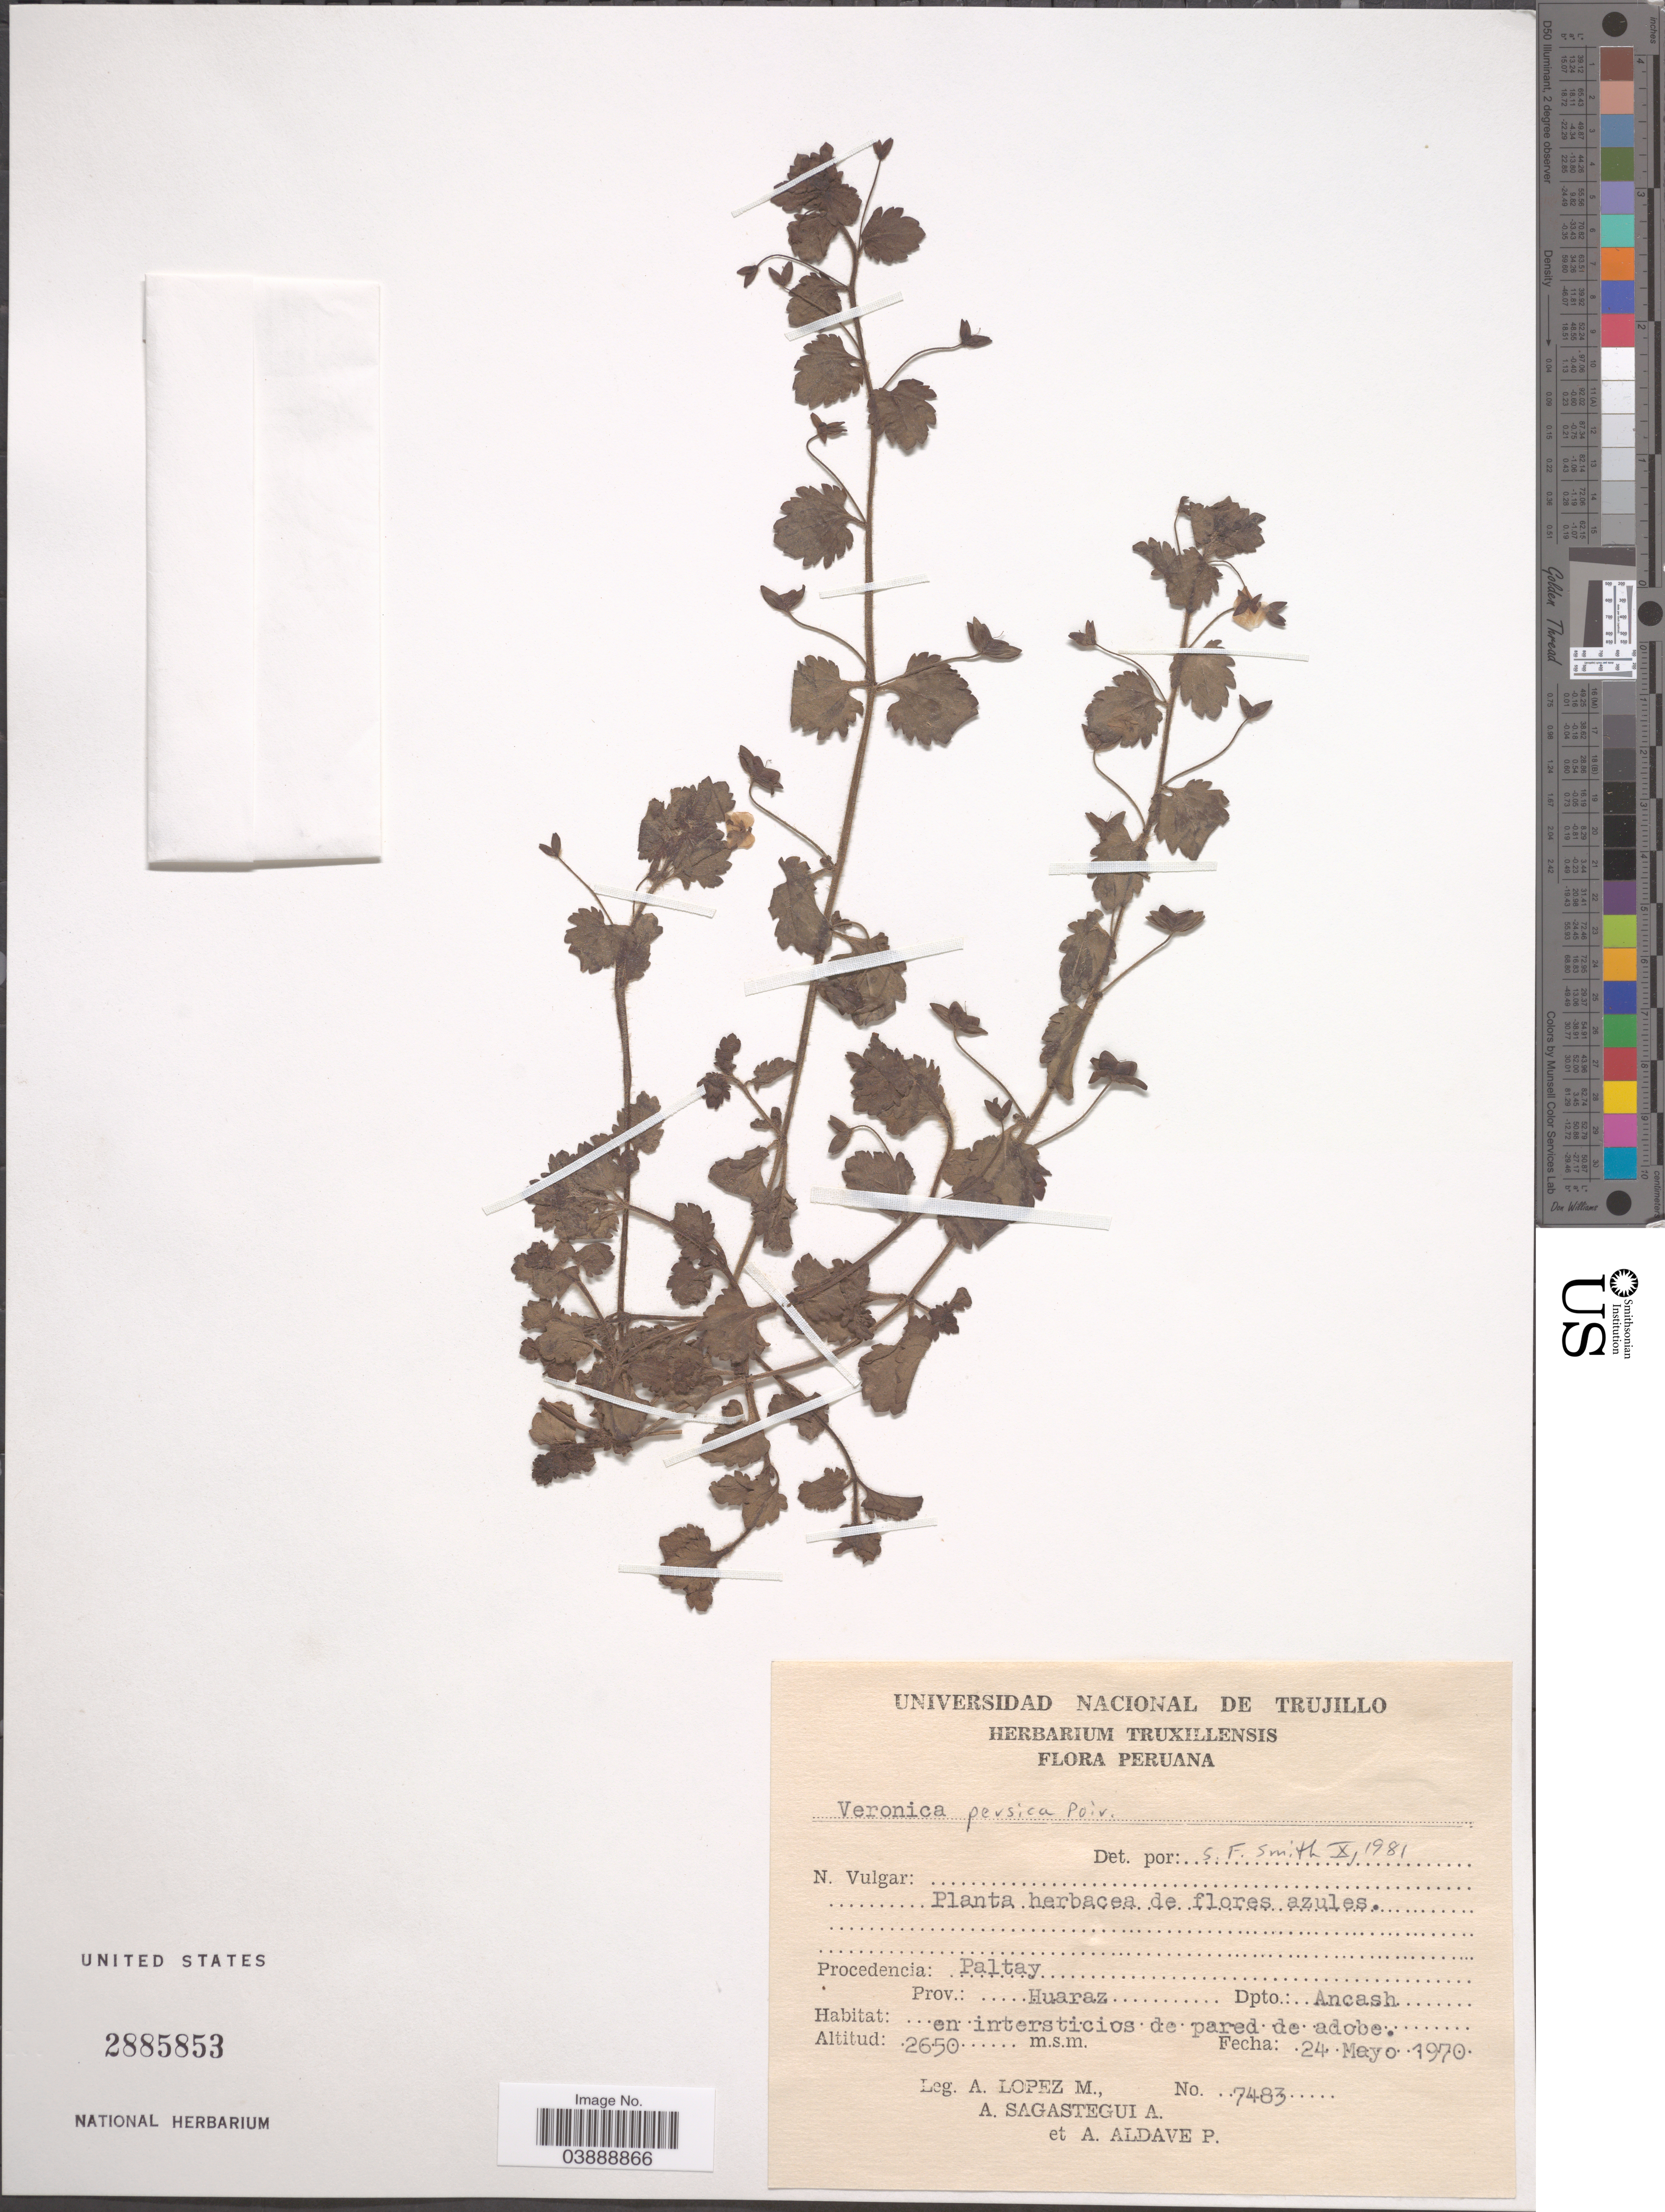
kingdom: Plantae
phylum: Tracheophyta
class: Magnoliopsida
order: Lamiales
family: Plantaginaceae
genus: Veronica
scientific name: Veronica persica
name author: Poir.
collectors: A. López M., A. Sagástegui A. & A. Aldave P.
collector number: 7483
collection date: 1970-05-24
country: Peru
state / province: Ancash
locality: Paltay. Prov.: Huaraz. Dpto.: Ancash.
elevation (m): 2650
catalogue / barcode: US 2885853